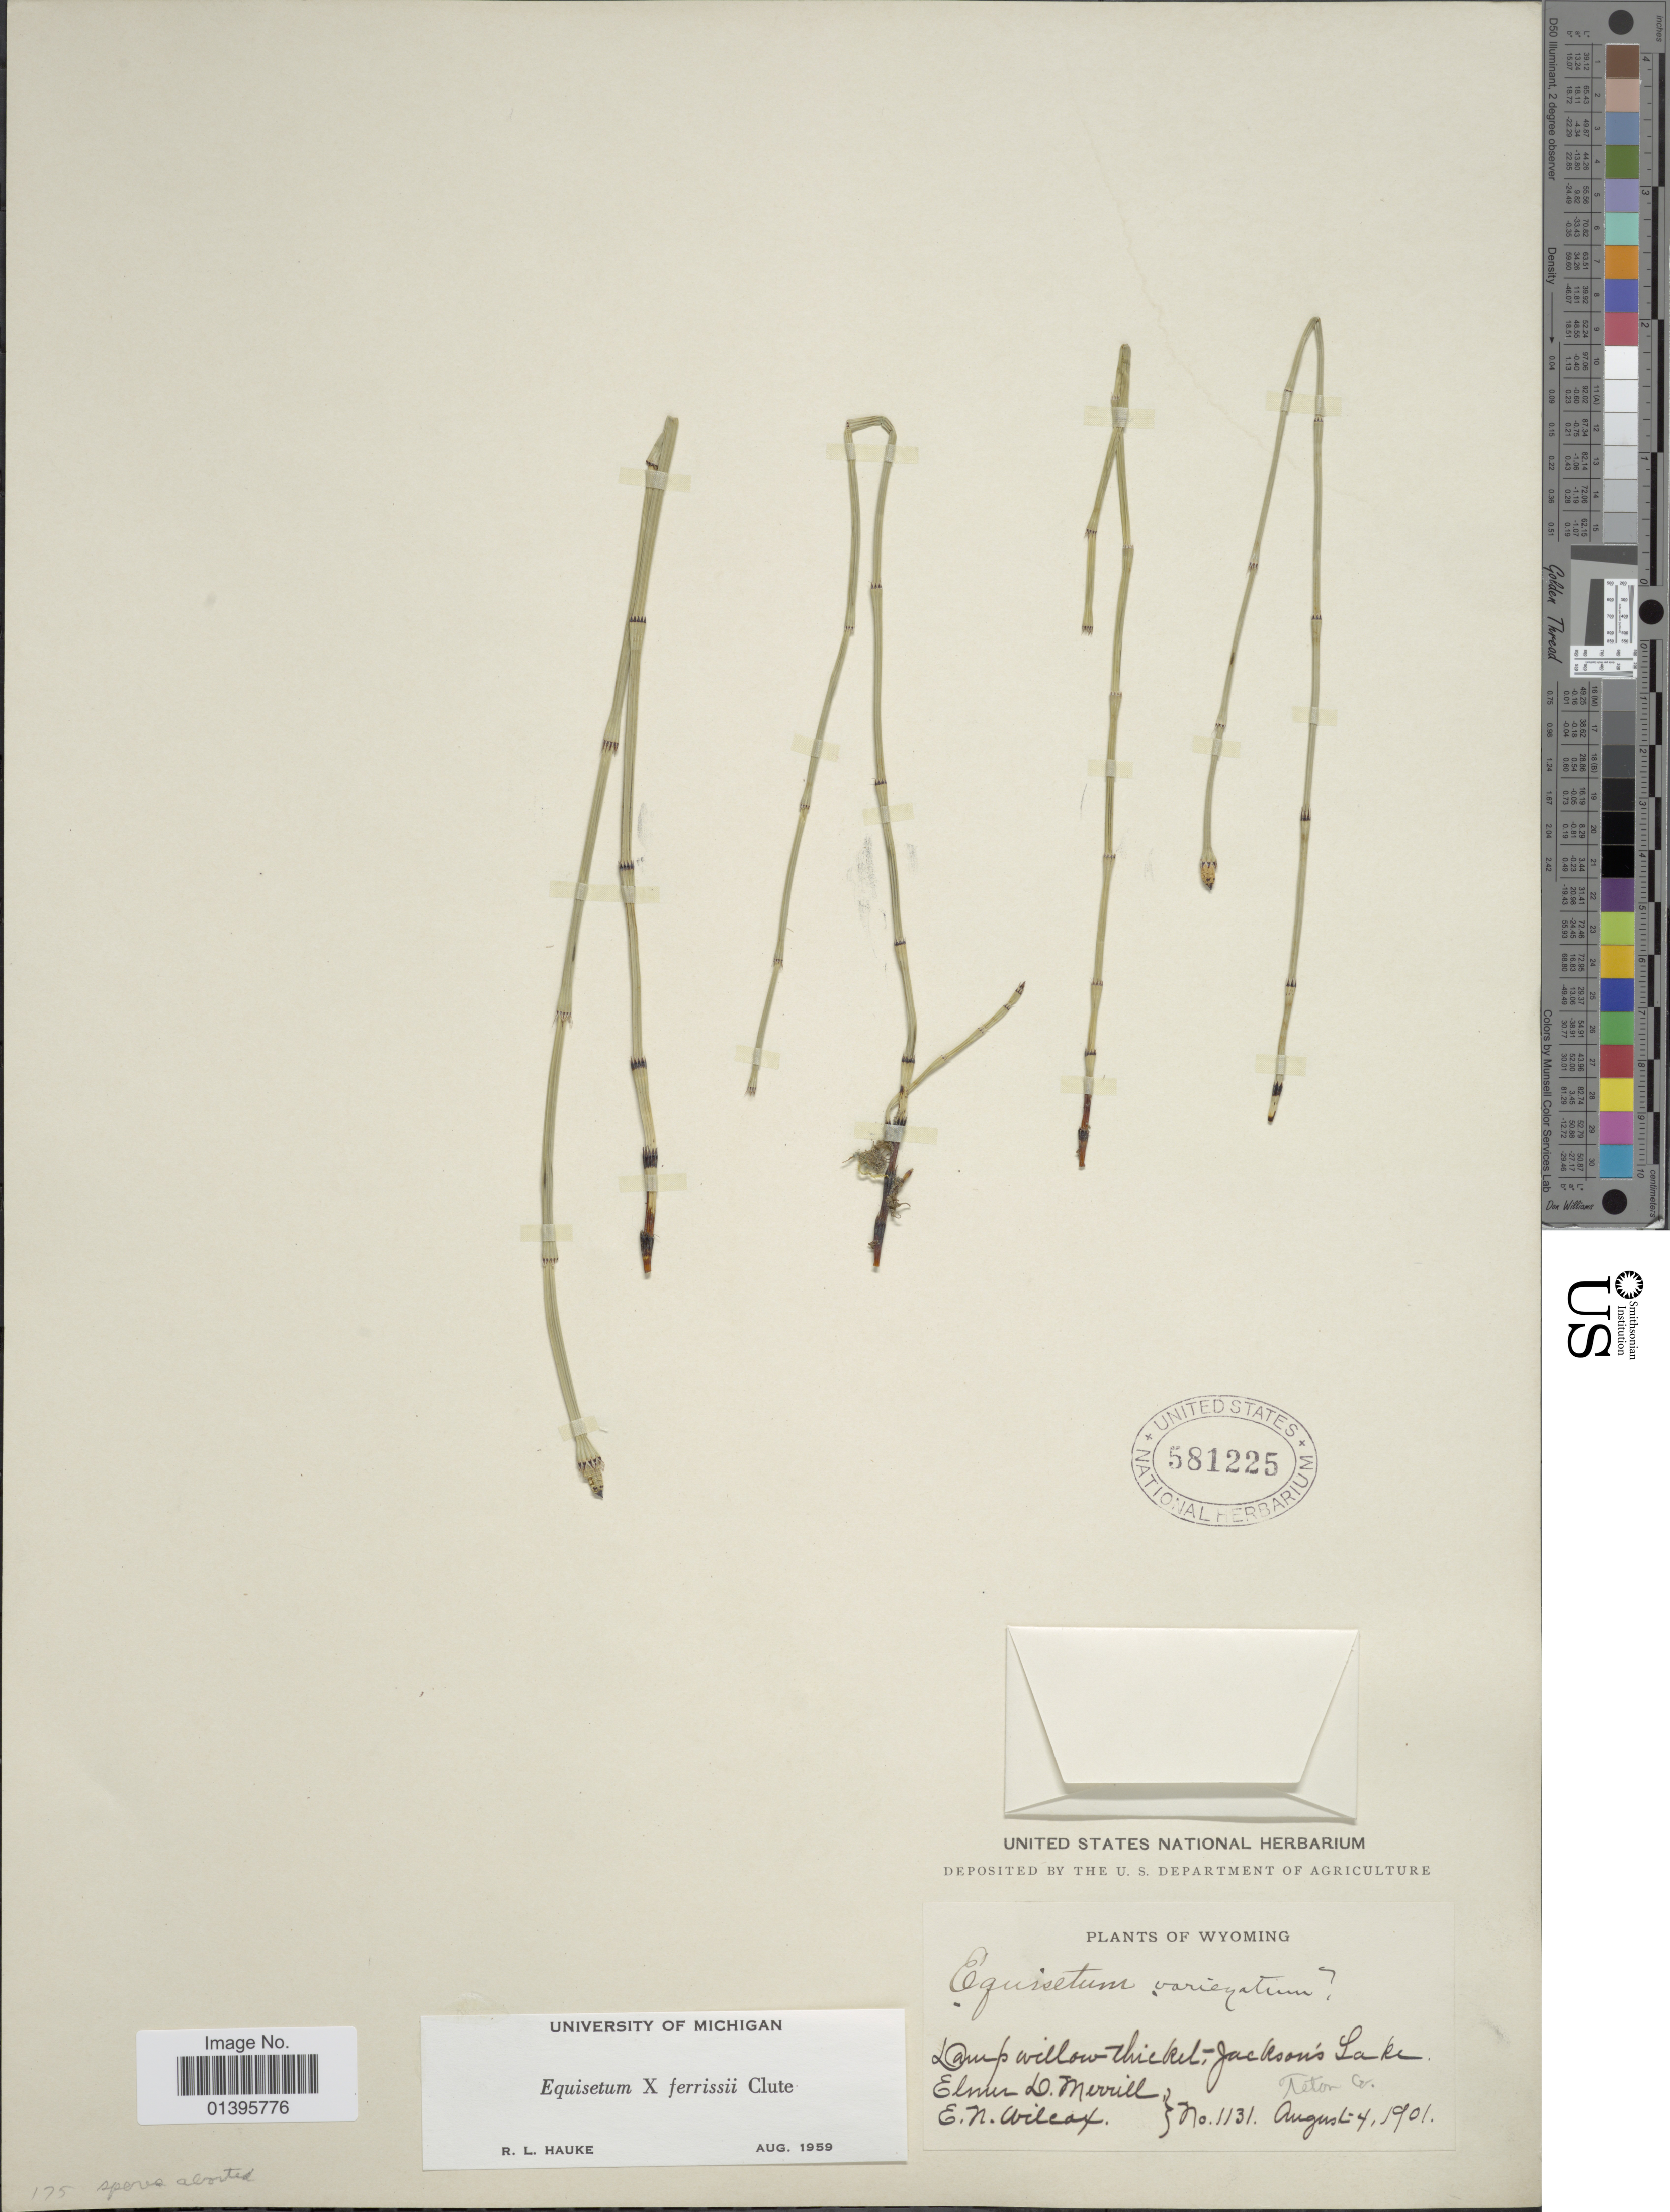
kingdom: Plantae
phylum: Tracheophyta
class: Polypodiopsida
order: Equisetales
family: Equisetaceae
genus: Equisetum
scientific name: Equisetum x ferrissii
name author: Clute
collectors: E. D. Merrill & E. Wilcox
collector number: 1131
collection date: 1901-08-04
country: United States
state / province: Wyoming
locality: Damp willow thicket, Jackson's Lake. Teton Co.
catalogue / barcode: US 581225